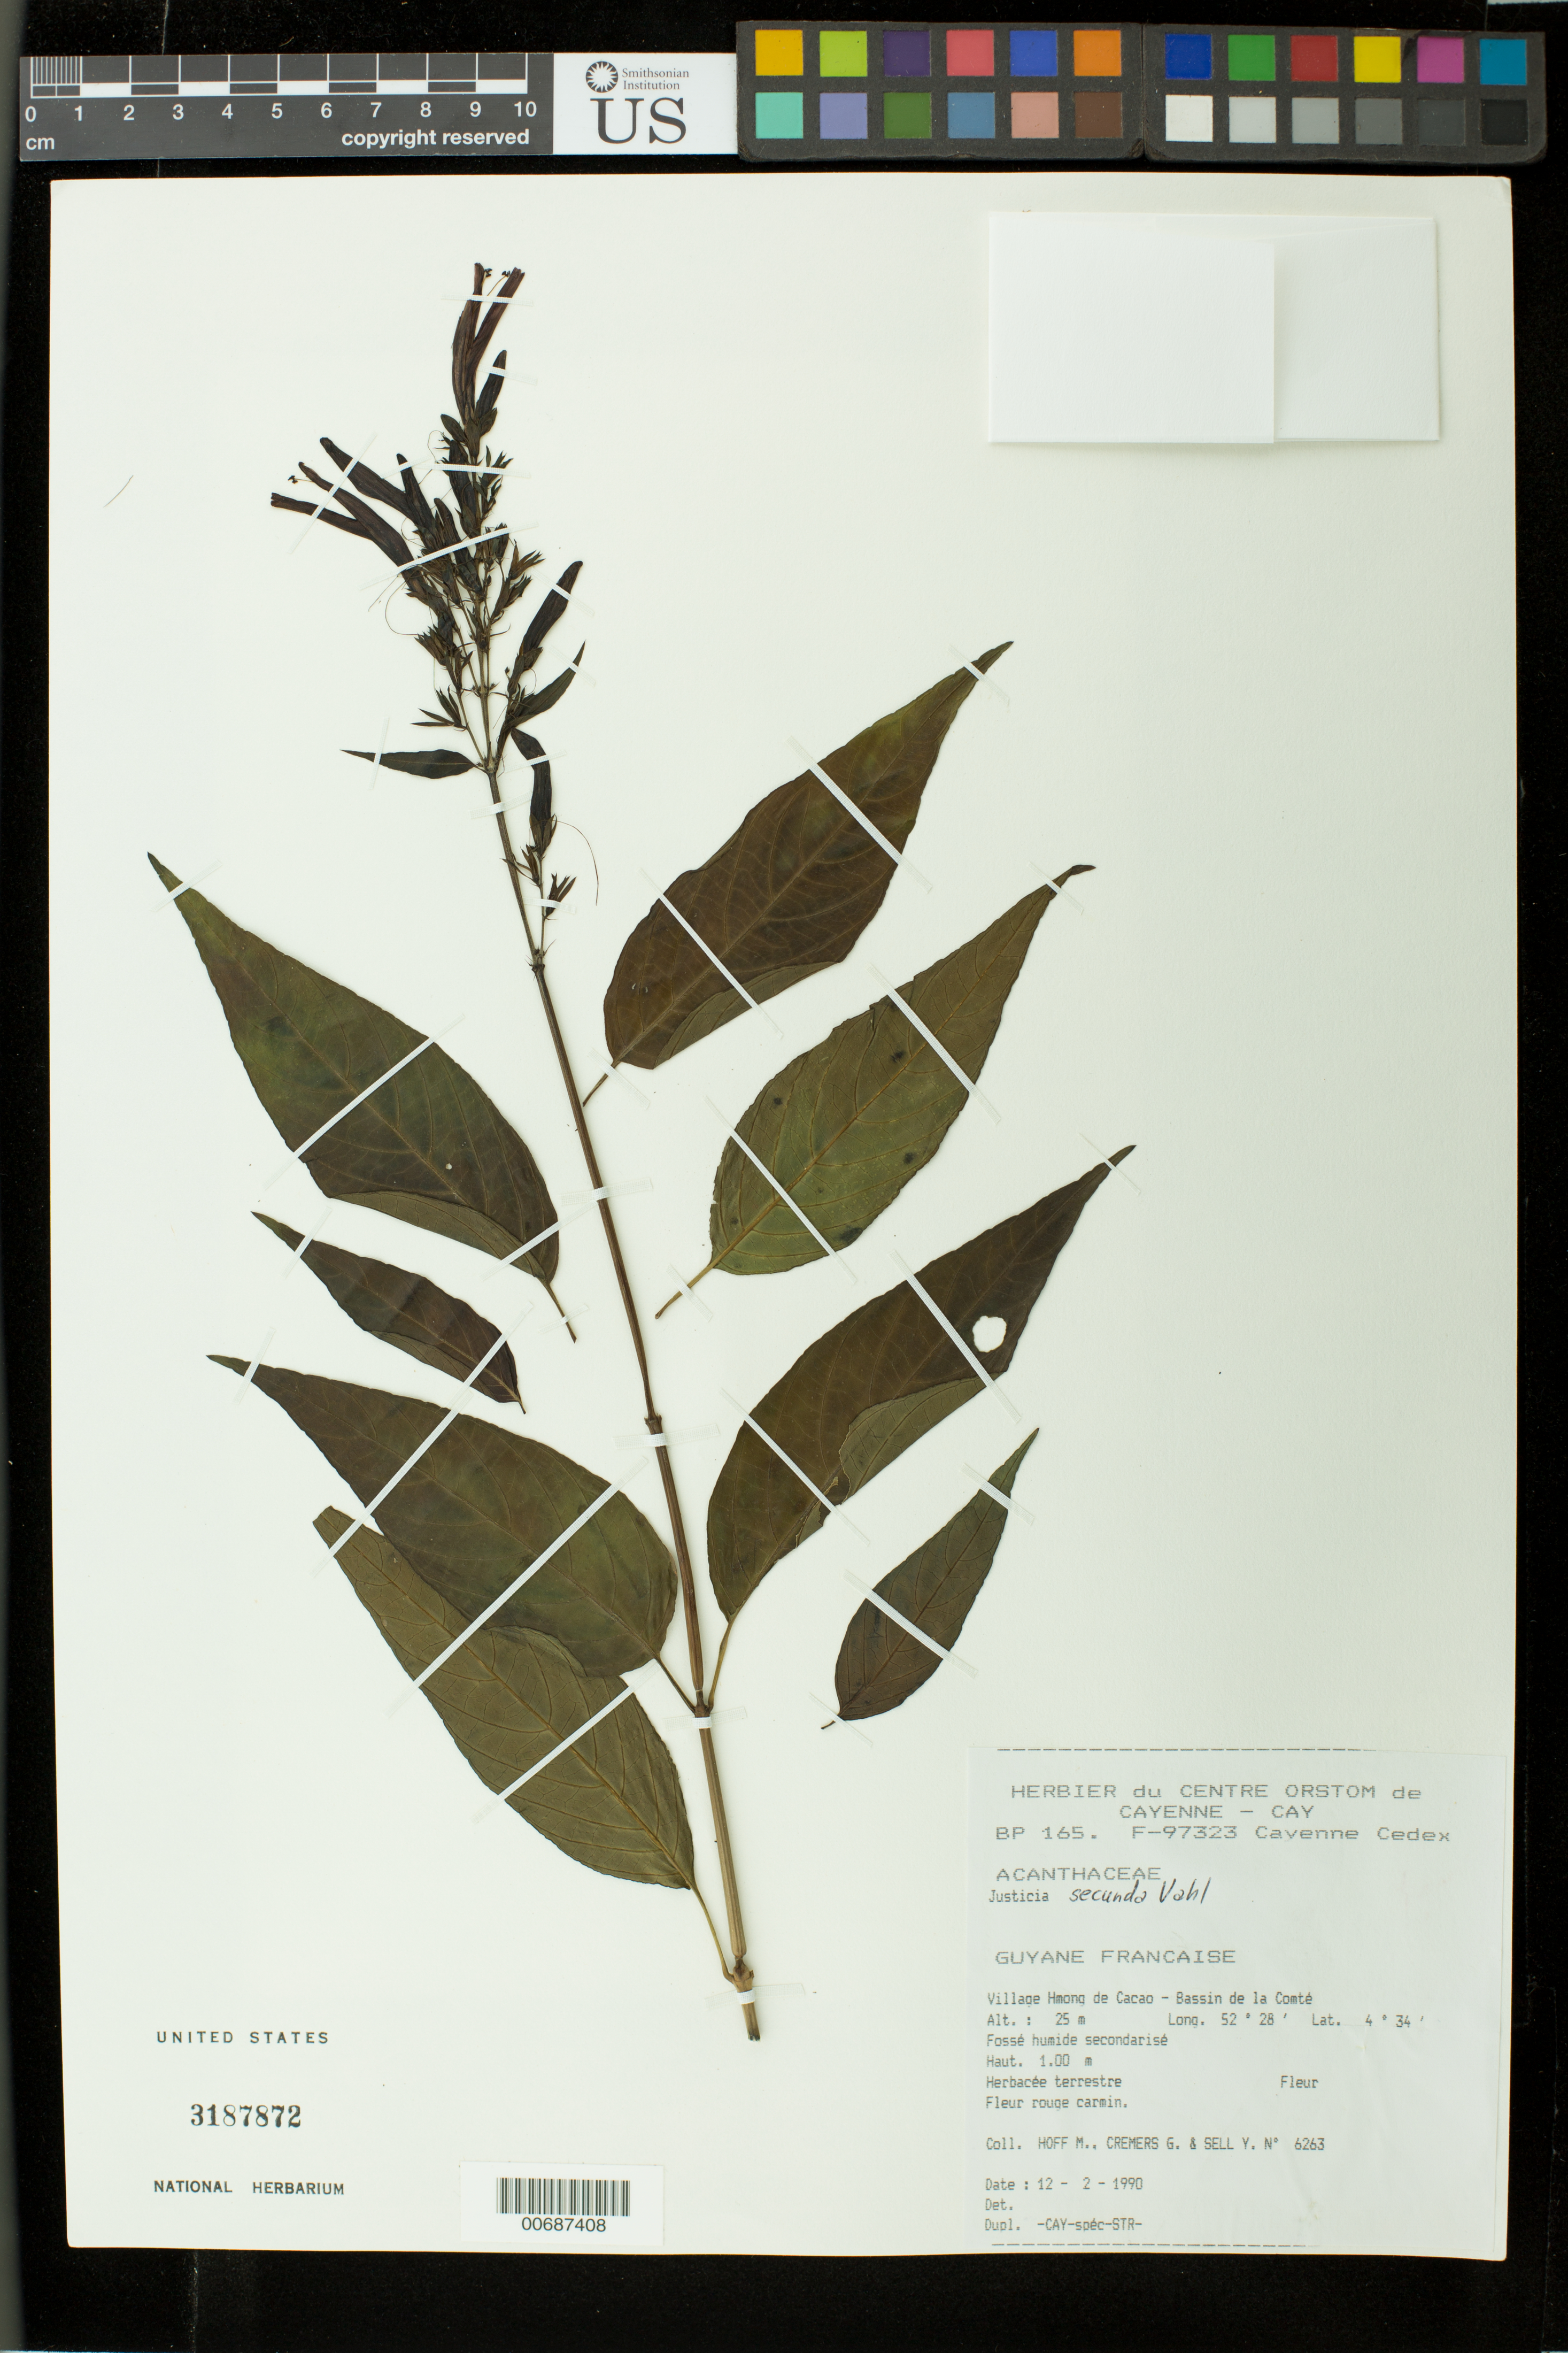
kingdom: Plantae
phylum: Tracheophyta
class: Magnoliopsida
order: Lamiales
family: Acanthaceae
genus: Justicia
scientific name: Justicia secunda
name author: Vahl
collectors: M. Hoff, G. Cremers & Y. Sell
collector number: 6263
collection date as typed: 12-Feb-90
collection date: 1990-02-12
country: French Guiana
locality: Cacao Village, sur la Rivière Comté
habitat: Fosse humide secondarise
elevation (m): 25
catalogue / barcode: US 3187872